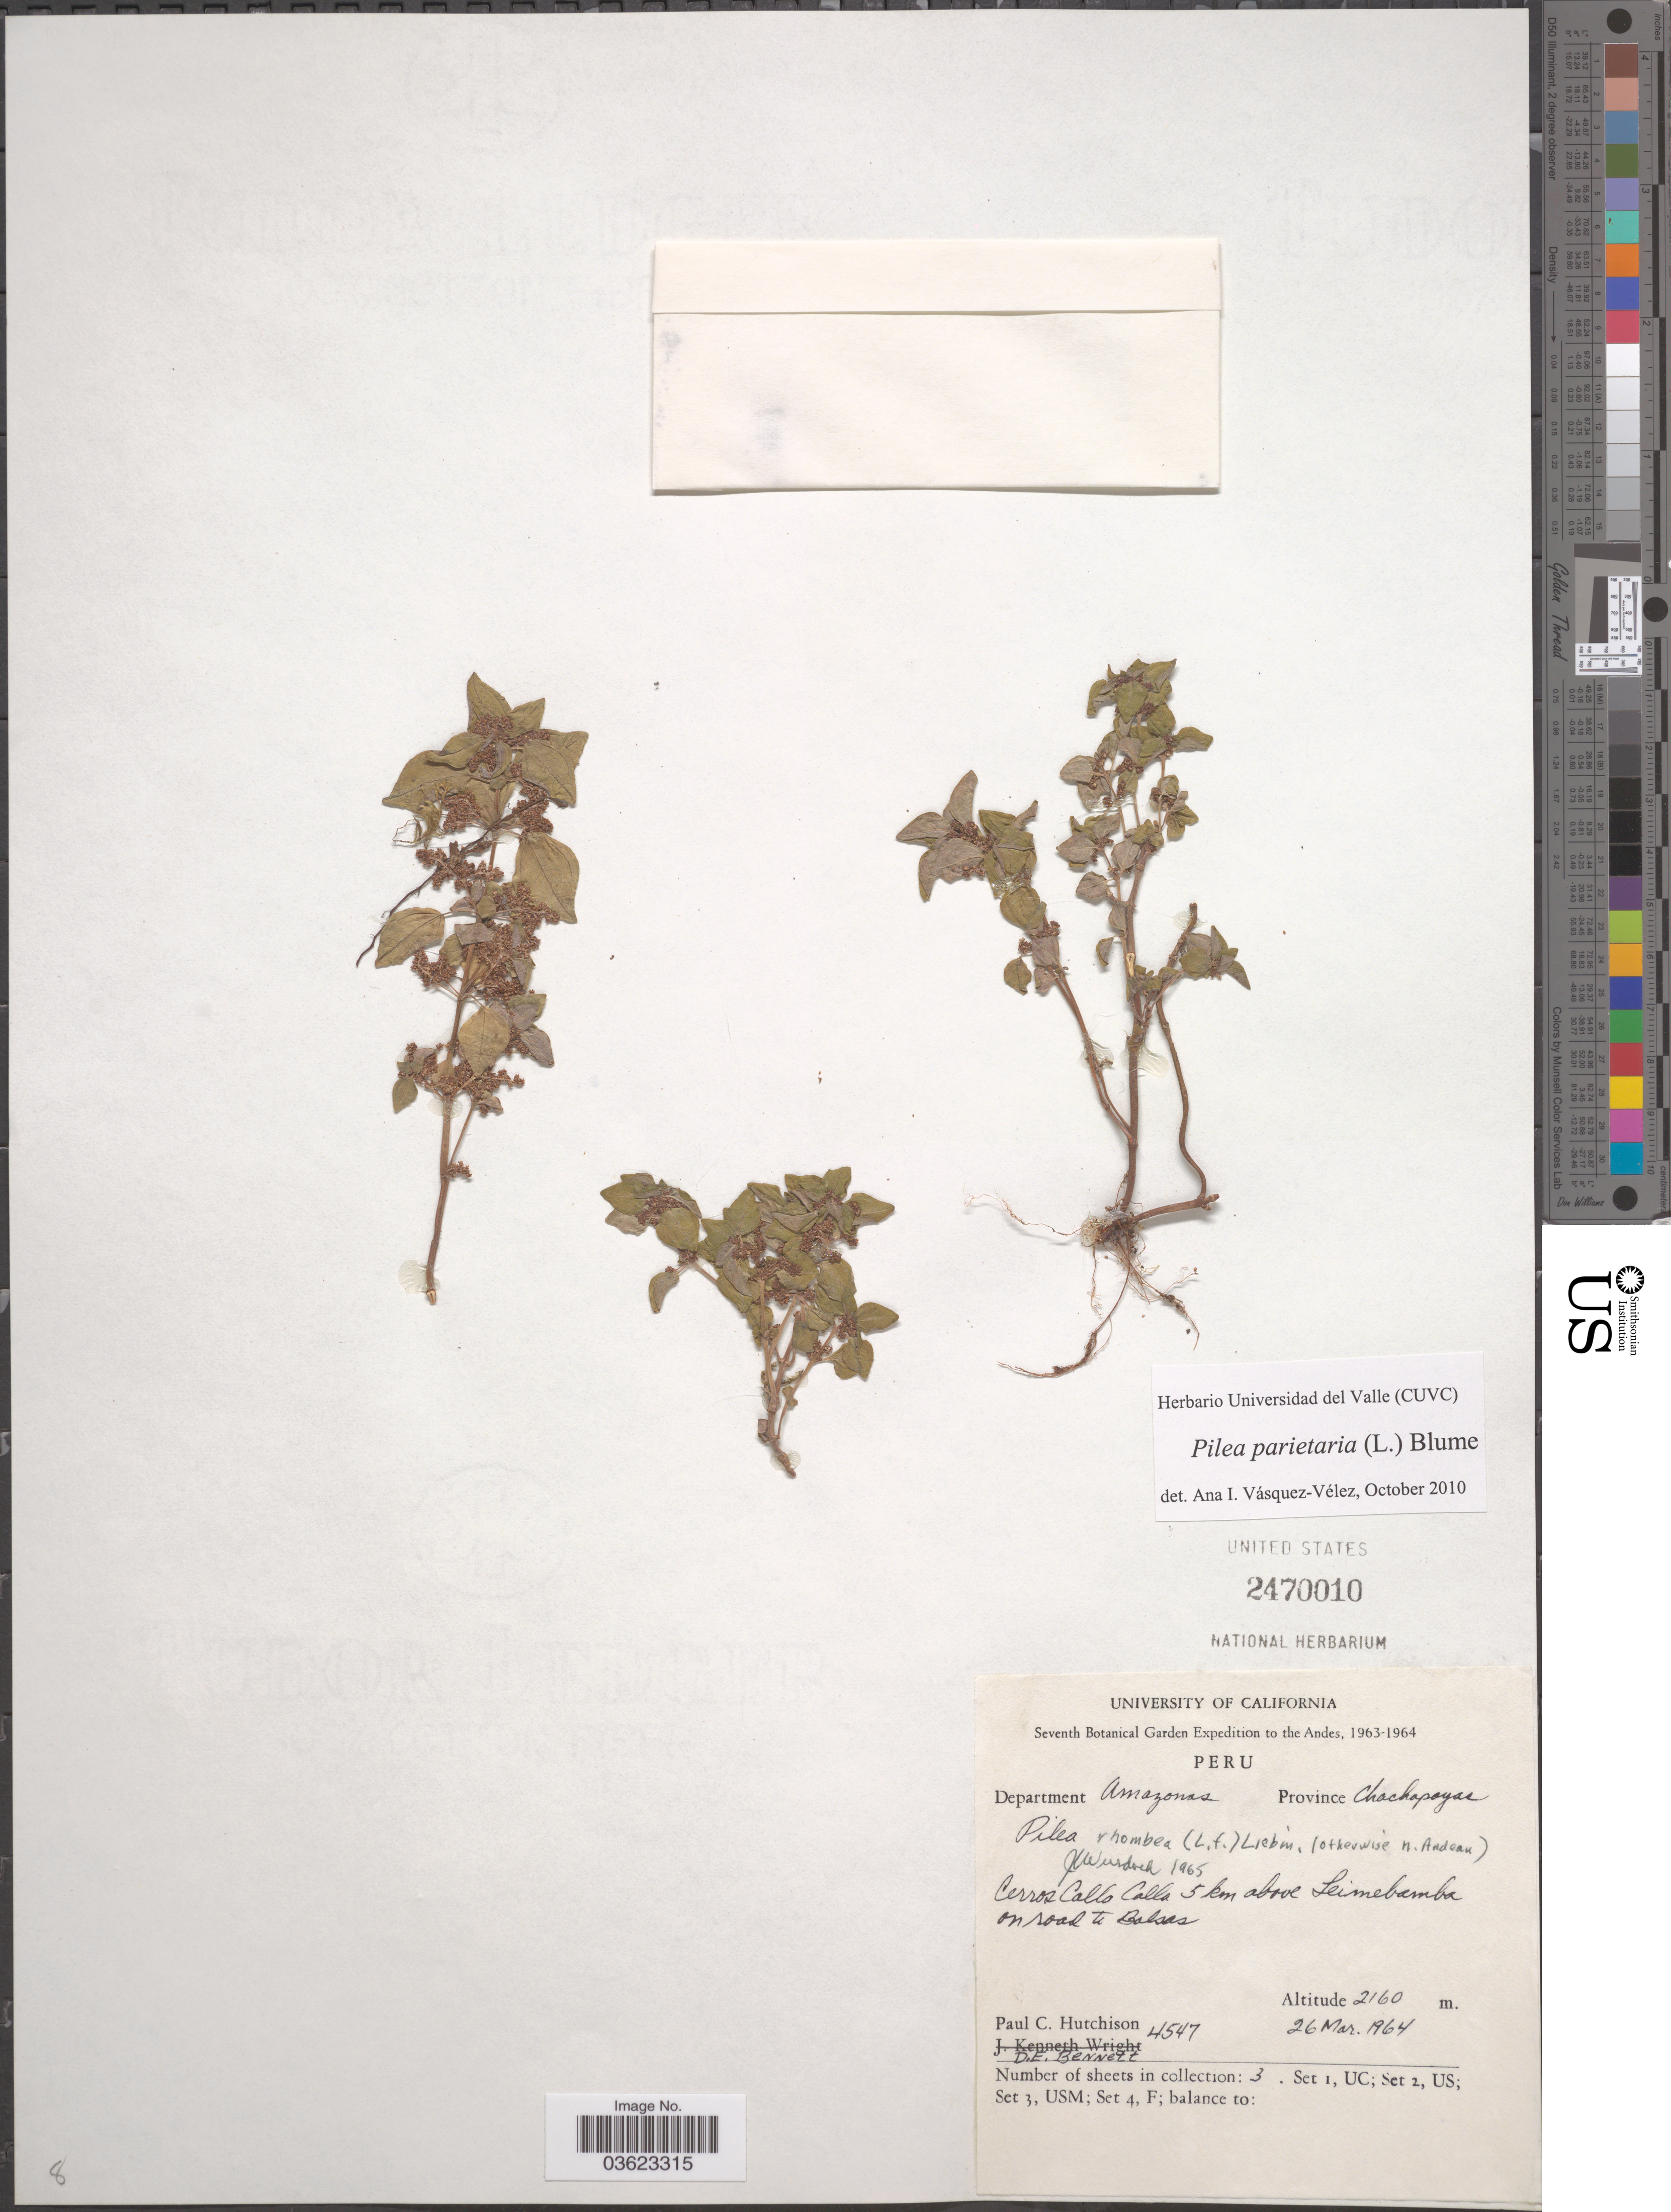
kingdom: Plantae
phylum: Tracheophyta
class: Magnoliopsida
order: Rosales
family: Urticaceae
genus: Pilea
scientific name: Pilea parietaria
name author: (L.) Blume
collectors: P. C. Hutchison & D. E. Bennett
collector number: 4547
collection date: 1964-03-26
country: Peru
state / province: Amazonas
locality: Andes. Department Amazonas. Province Chachapoyas. Cerros Callo Callo 5 km above Leimebamba on road to Balsas.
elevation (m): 2160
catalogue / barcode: US 2470010